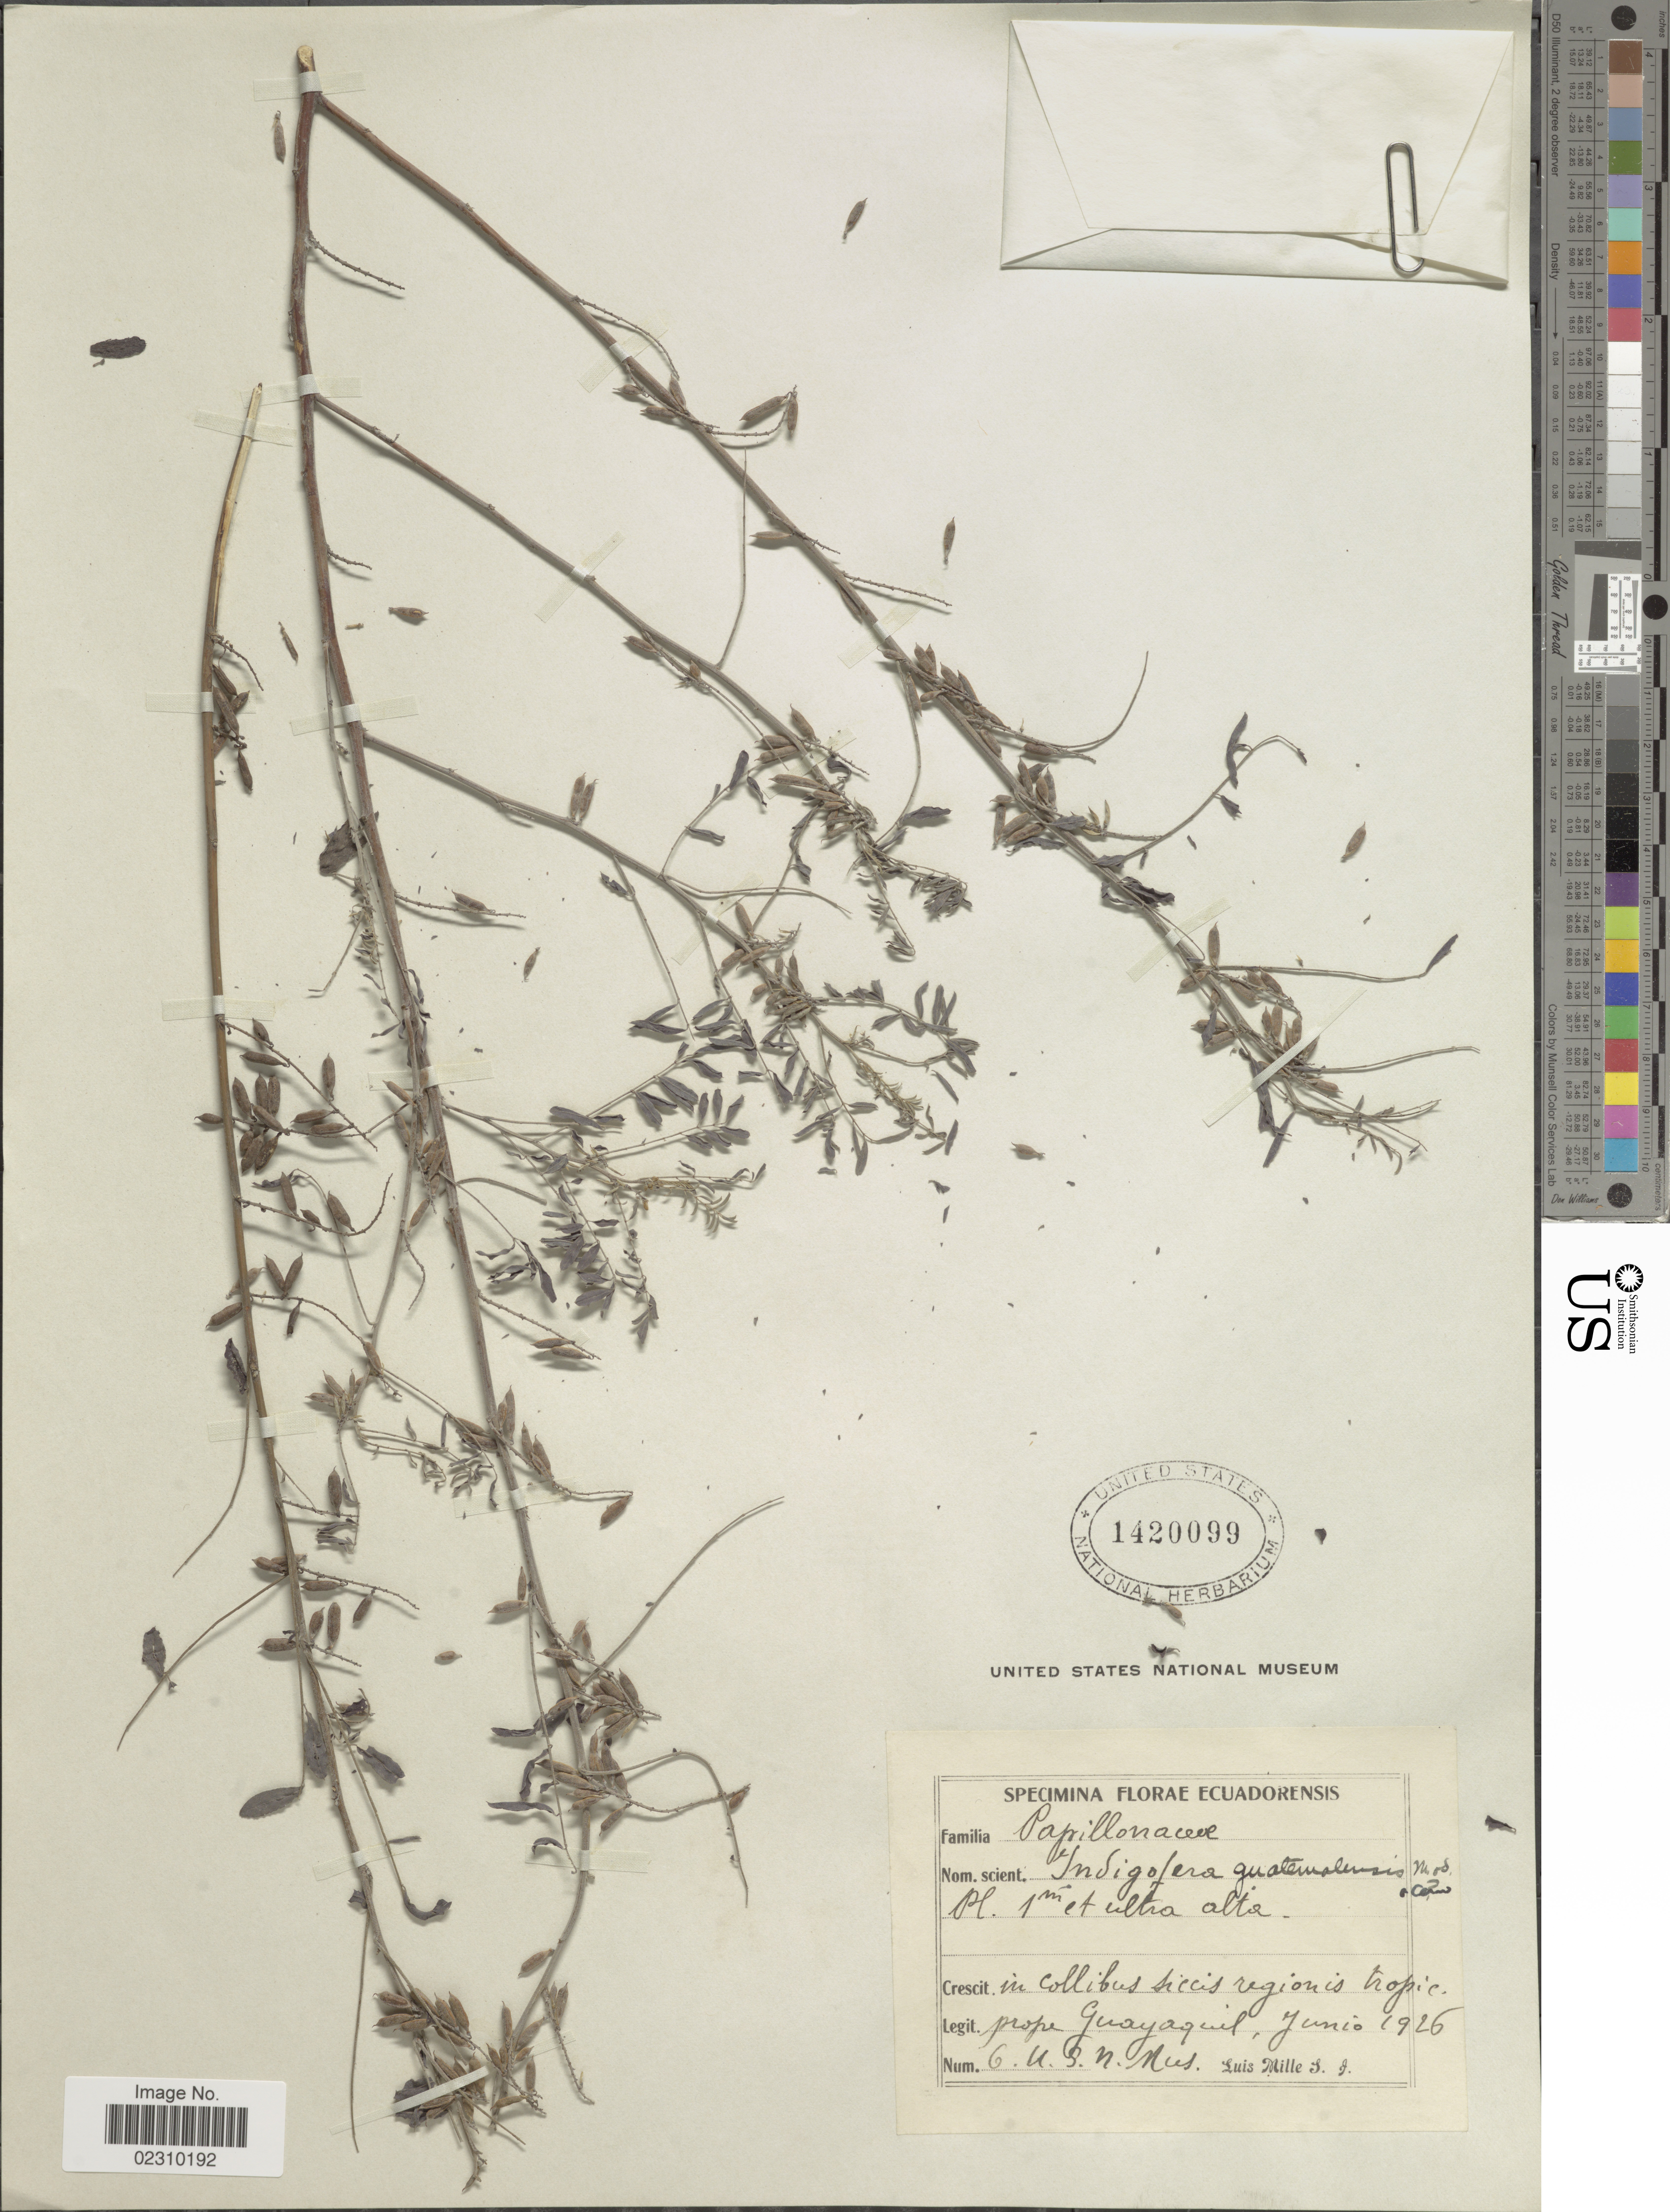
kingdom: Plantae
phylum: Tracheophyta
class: Magnoliopsida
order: Fabales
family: Fabaceae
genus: Indigofera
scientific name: Indigofera guatemalensis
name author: Moc. et al. ex Backer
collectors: L. Mille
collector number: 6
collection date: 1926-06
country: Ecuador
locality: Ecuadorensis, in Collibus siccis regionis tropic, Prope Guayaquil.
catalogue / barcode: US 1420099